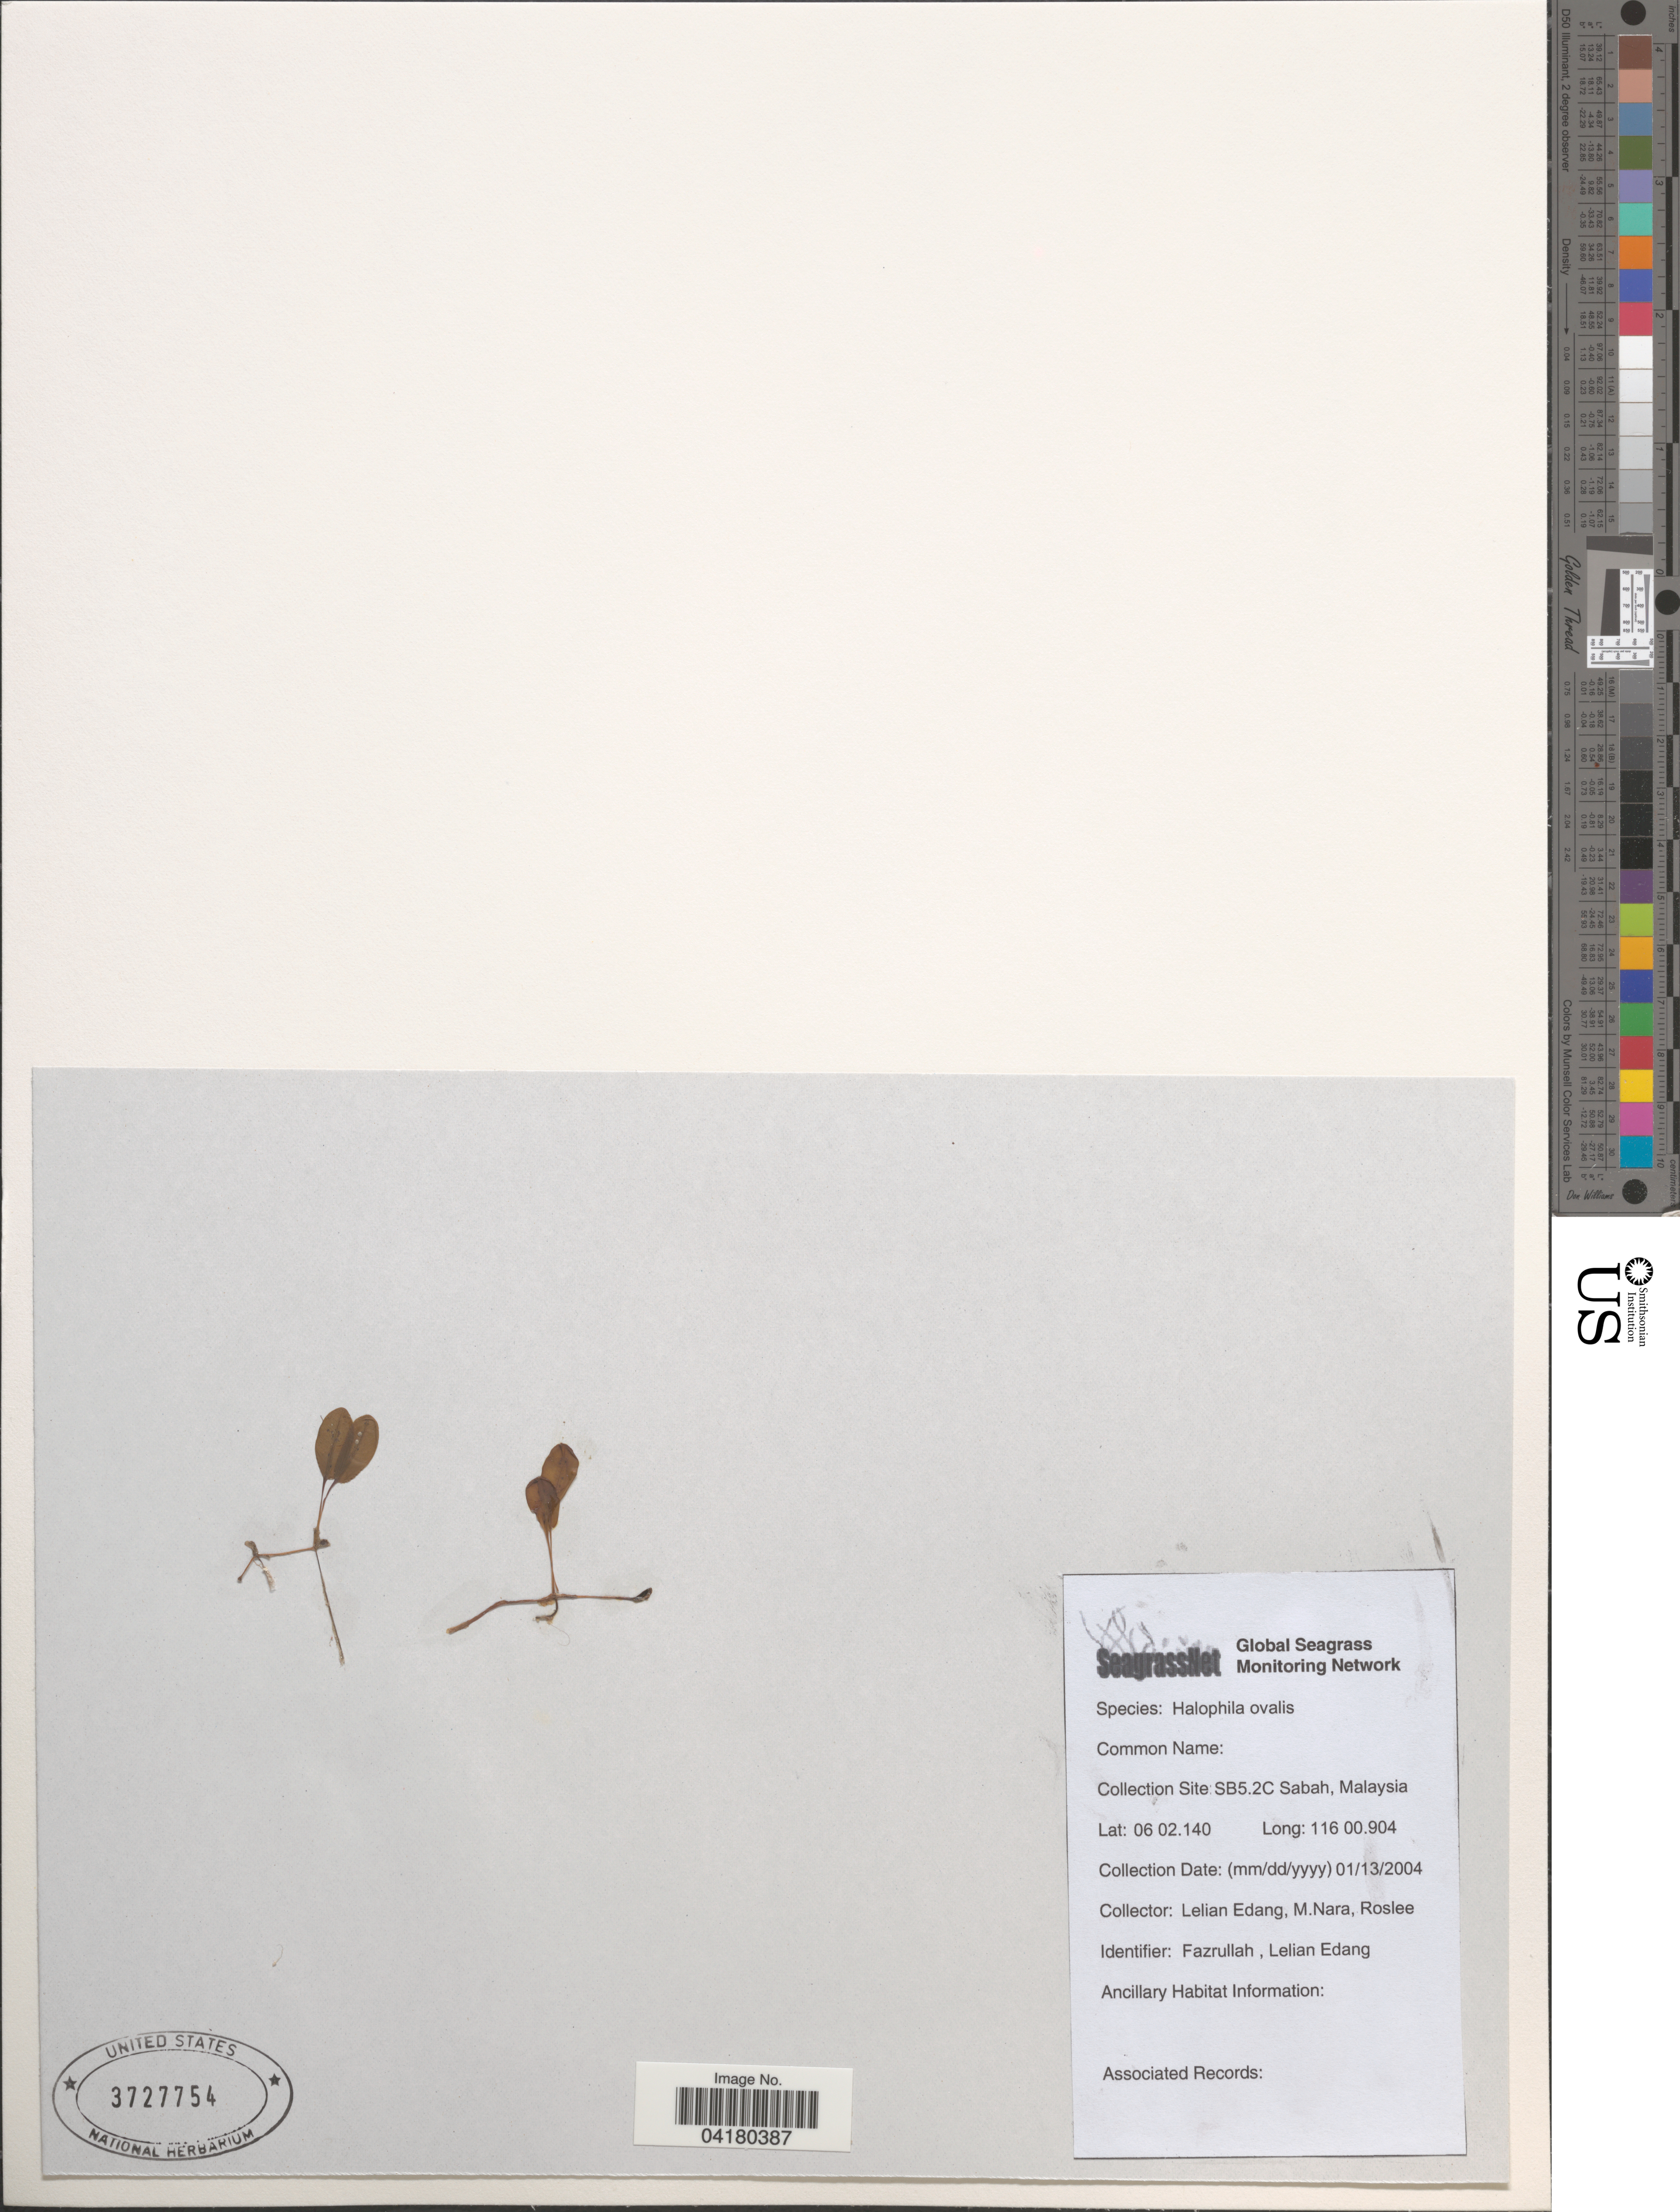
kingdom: Plantae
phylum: Tracheophyta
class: Liliopsida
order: Alismatales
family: Hydrocharitaceae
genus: Halophila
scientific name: Halophila ovalis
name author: (R. Br.) Hook. f.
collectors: L. Edang, M. Nara & Roslee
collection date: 2004-01-13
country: Malaysia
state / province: Sabah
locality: SB5.2C.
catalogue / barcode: US 3727754